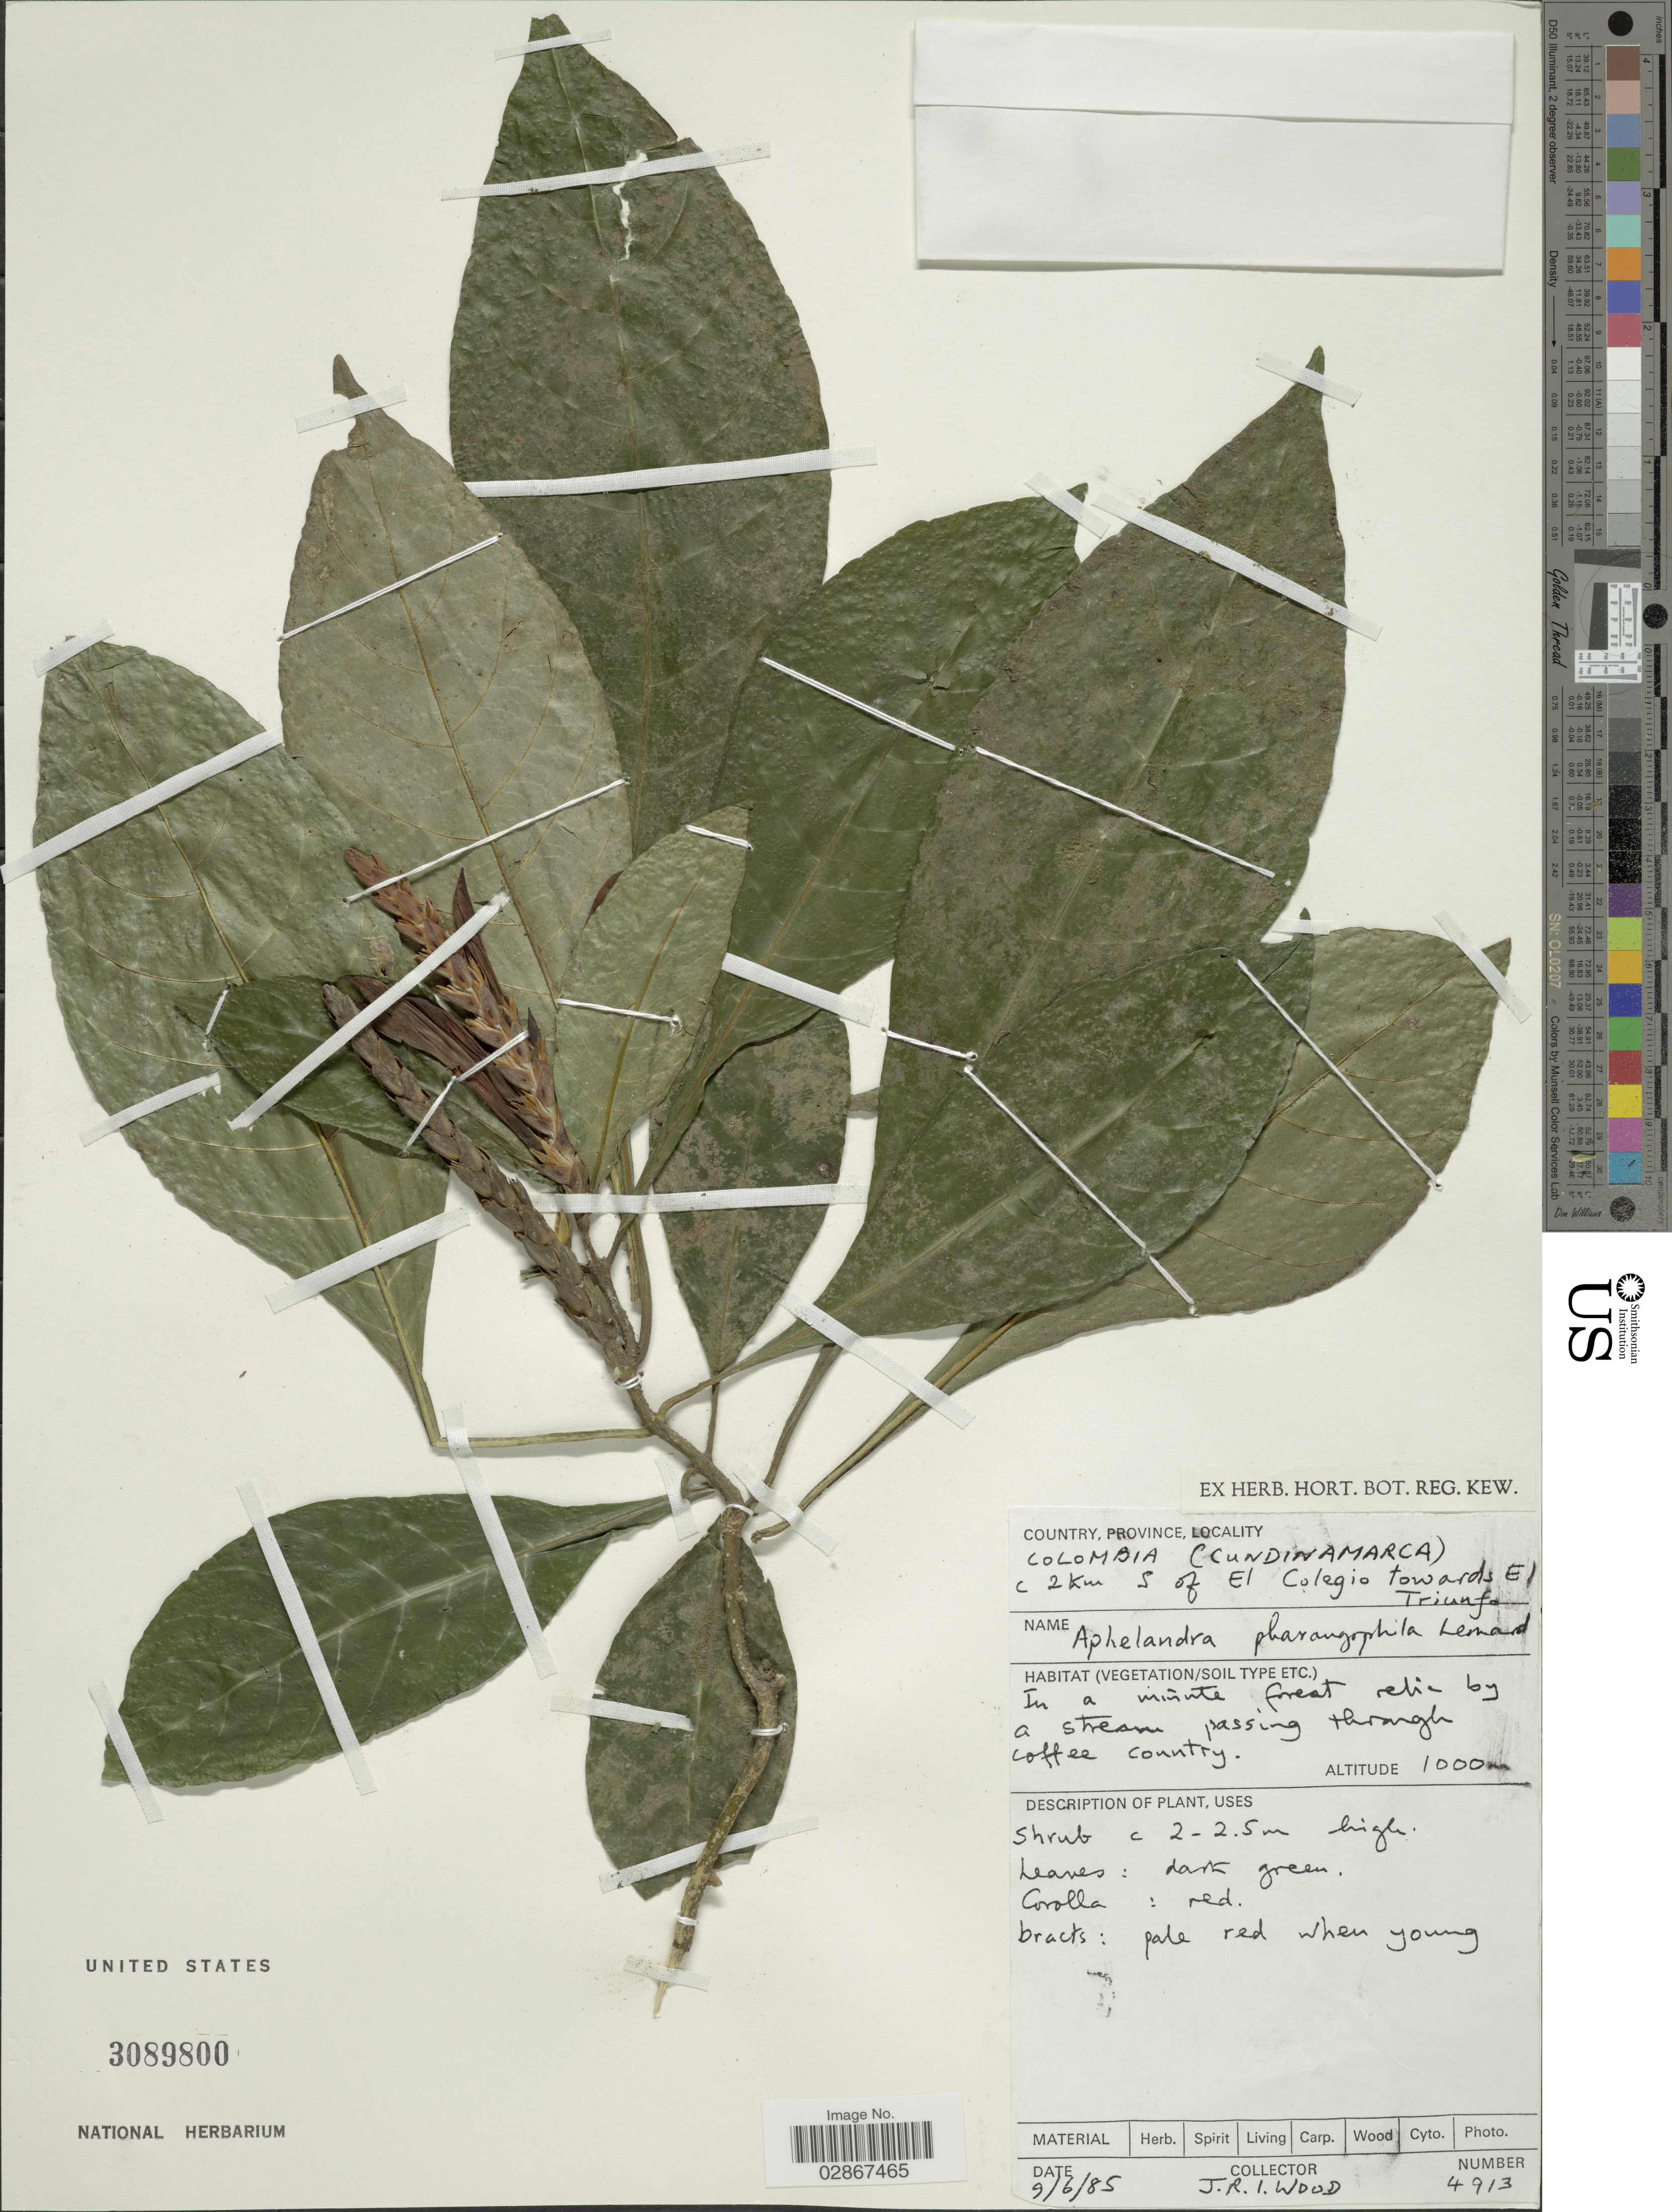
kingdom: Plantae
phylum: Tracheophyta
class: Magnoliopsida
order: Lamiales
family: Acanthaceae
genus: Aphelandra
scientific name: Aphelandra pharangophila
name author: Leonard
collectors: J. R. I. Wood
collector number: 4913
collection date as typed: Transcribed d/m/y: 9/6/85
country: Colombia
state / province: Cundinamarca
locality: C 2 km S of El Colegio towards El Triunfa, passing through coffee country.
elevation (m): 1000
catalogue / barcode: US 3089800